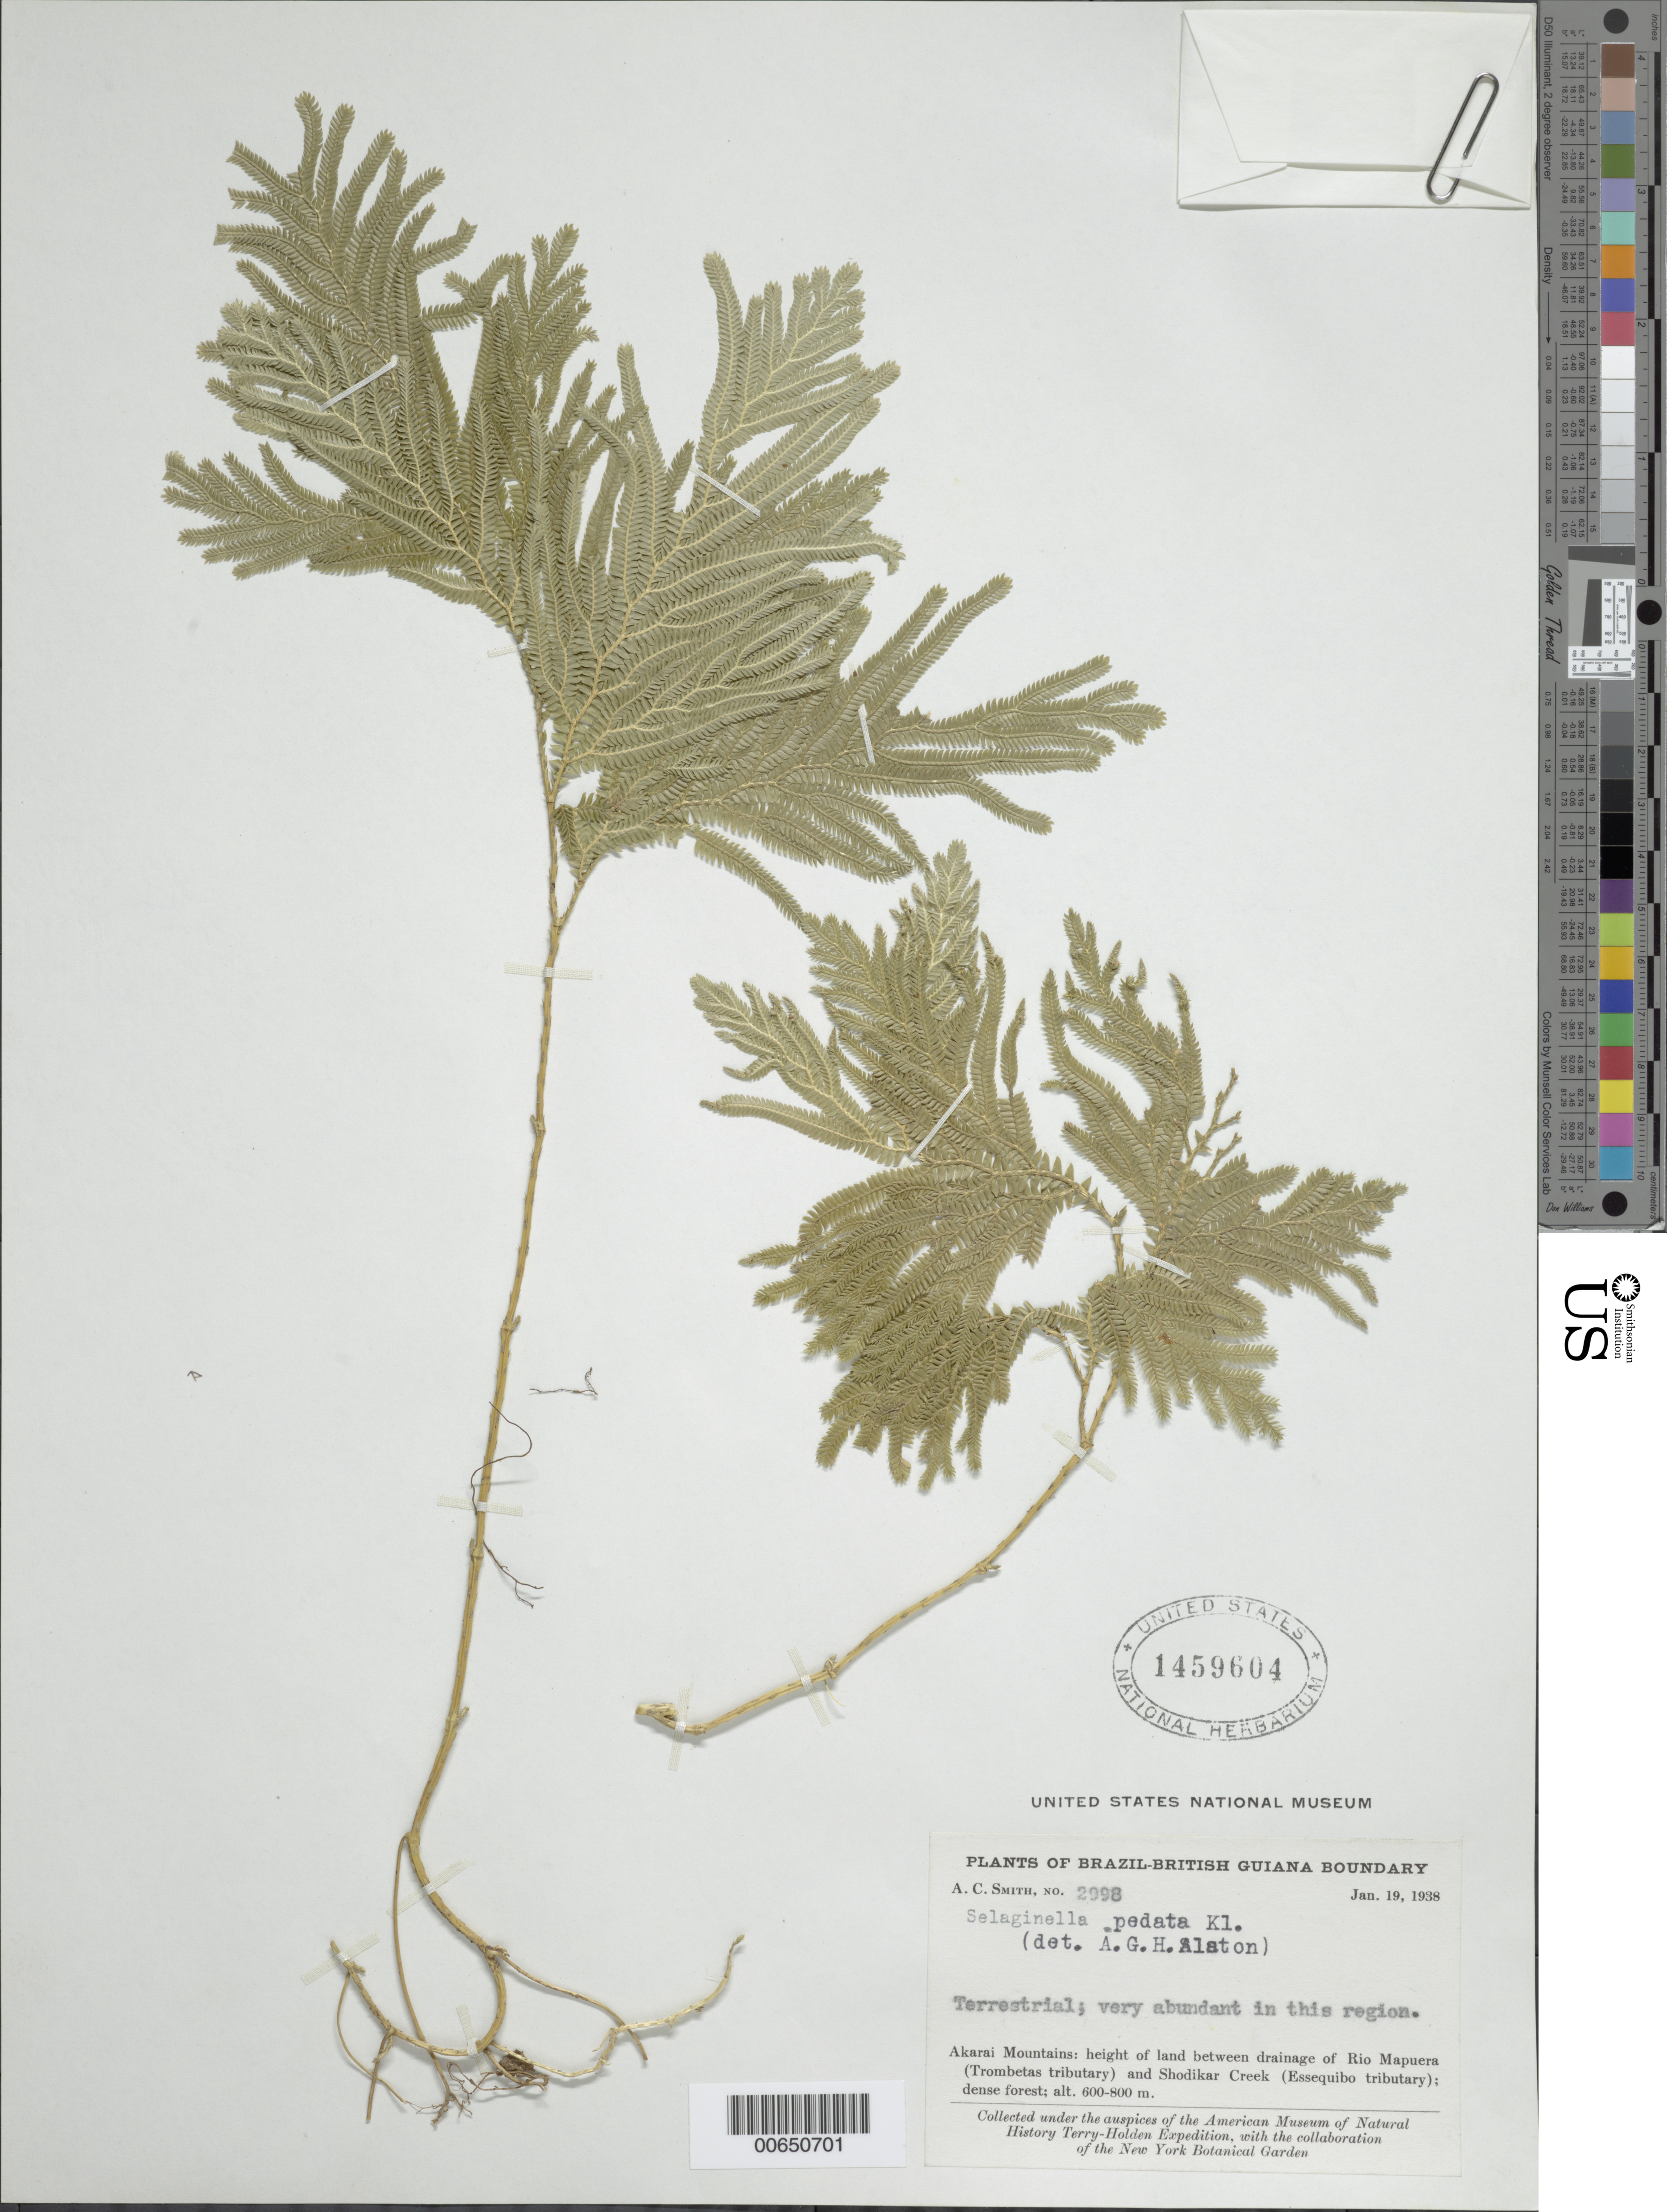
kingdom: Plantae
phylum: Tracheophyta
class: Lycopodiopsida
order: Selaginellales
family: Selaginellaceae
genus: Selaginella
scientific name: Selaginella pedata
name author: Klotzsch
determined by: Alston, A. H. G.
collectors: A. C. Smith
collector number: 2998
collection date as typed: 19-Jan-38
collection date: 1938-01-19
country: Guyana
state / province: U. Takutu-U. Essequibo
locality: Akarai Mts., betw. drainage of Mapuera R. (Trombetas trib.) & Shodikar Creek (Essequibo trib.)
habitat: Dense forest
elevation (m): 600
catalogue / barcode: US 1459604